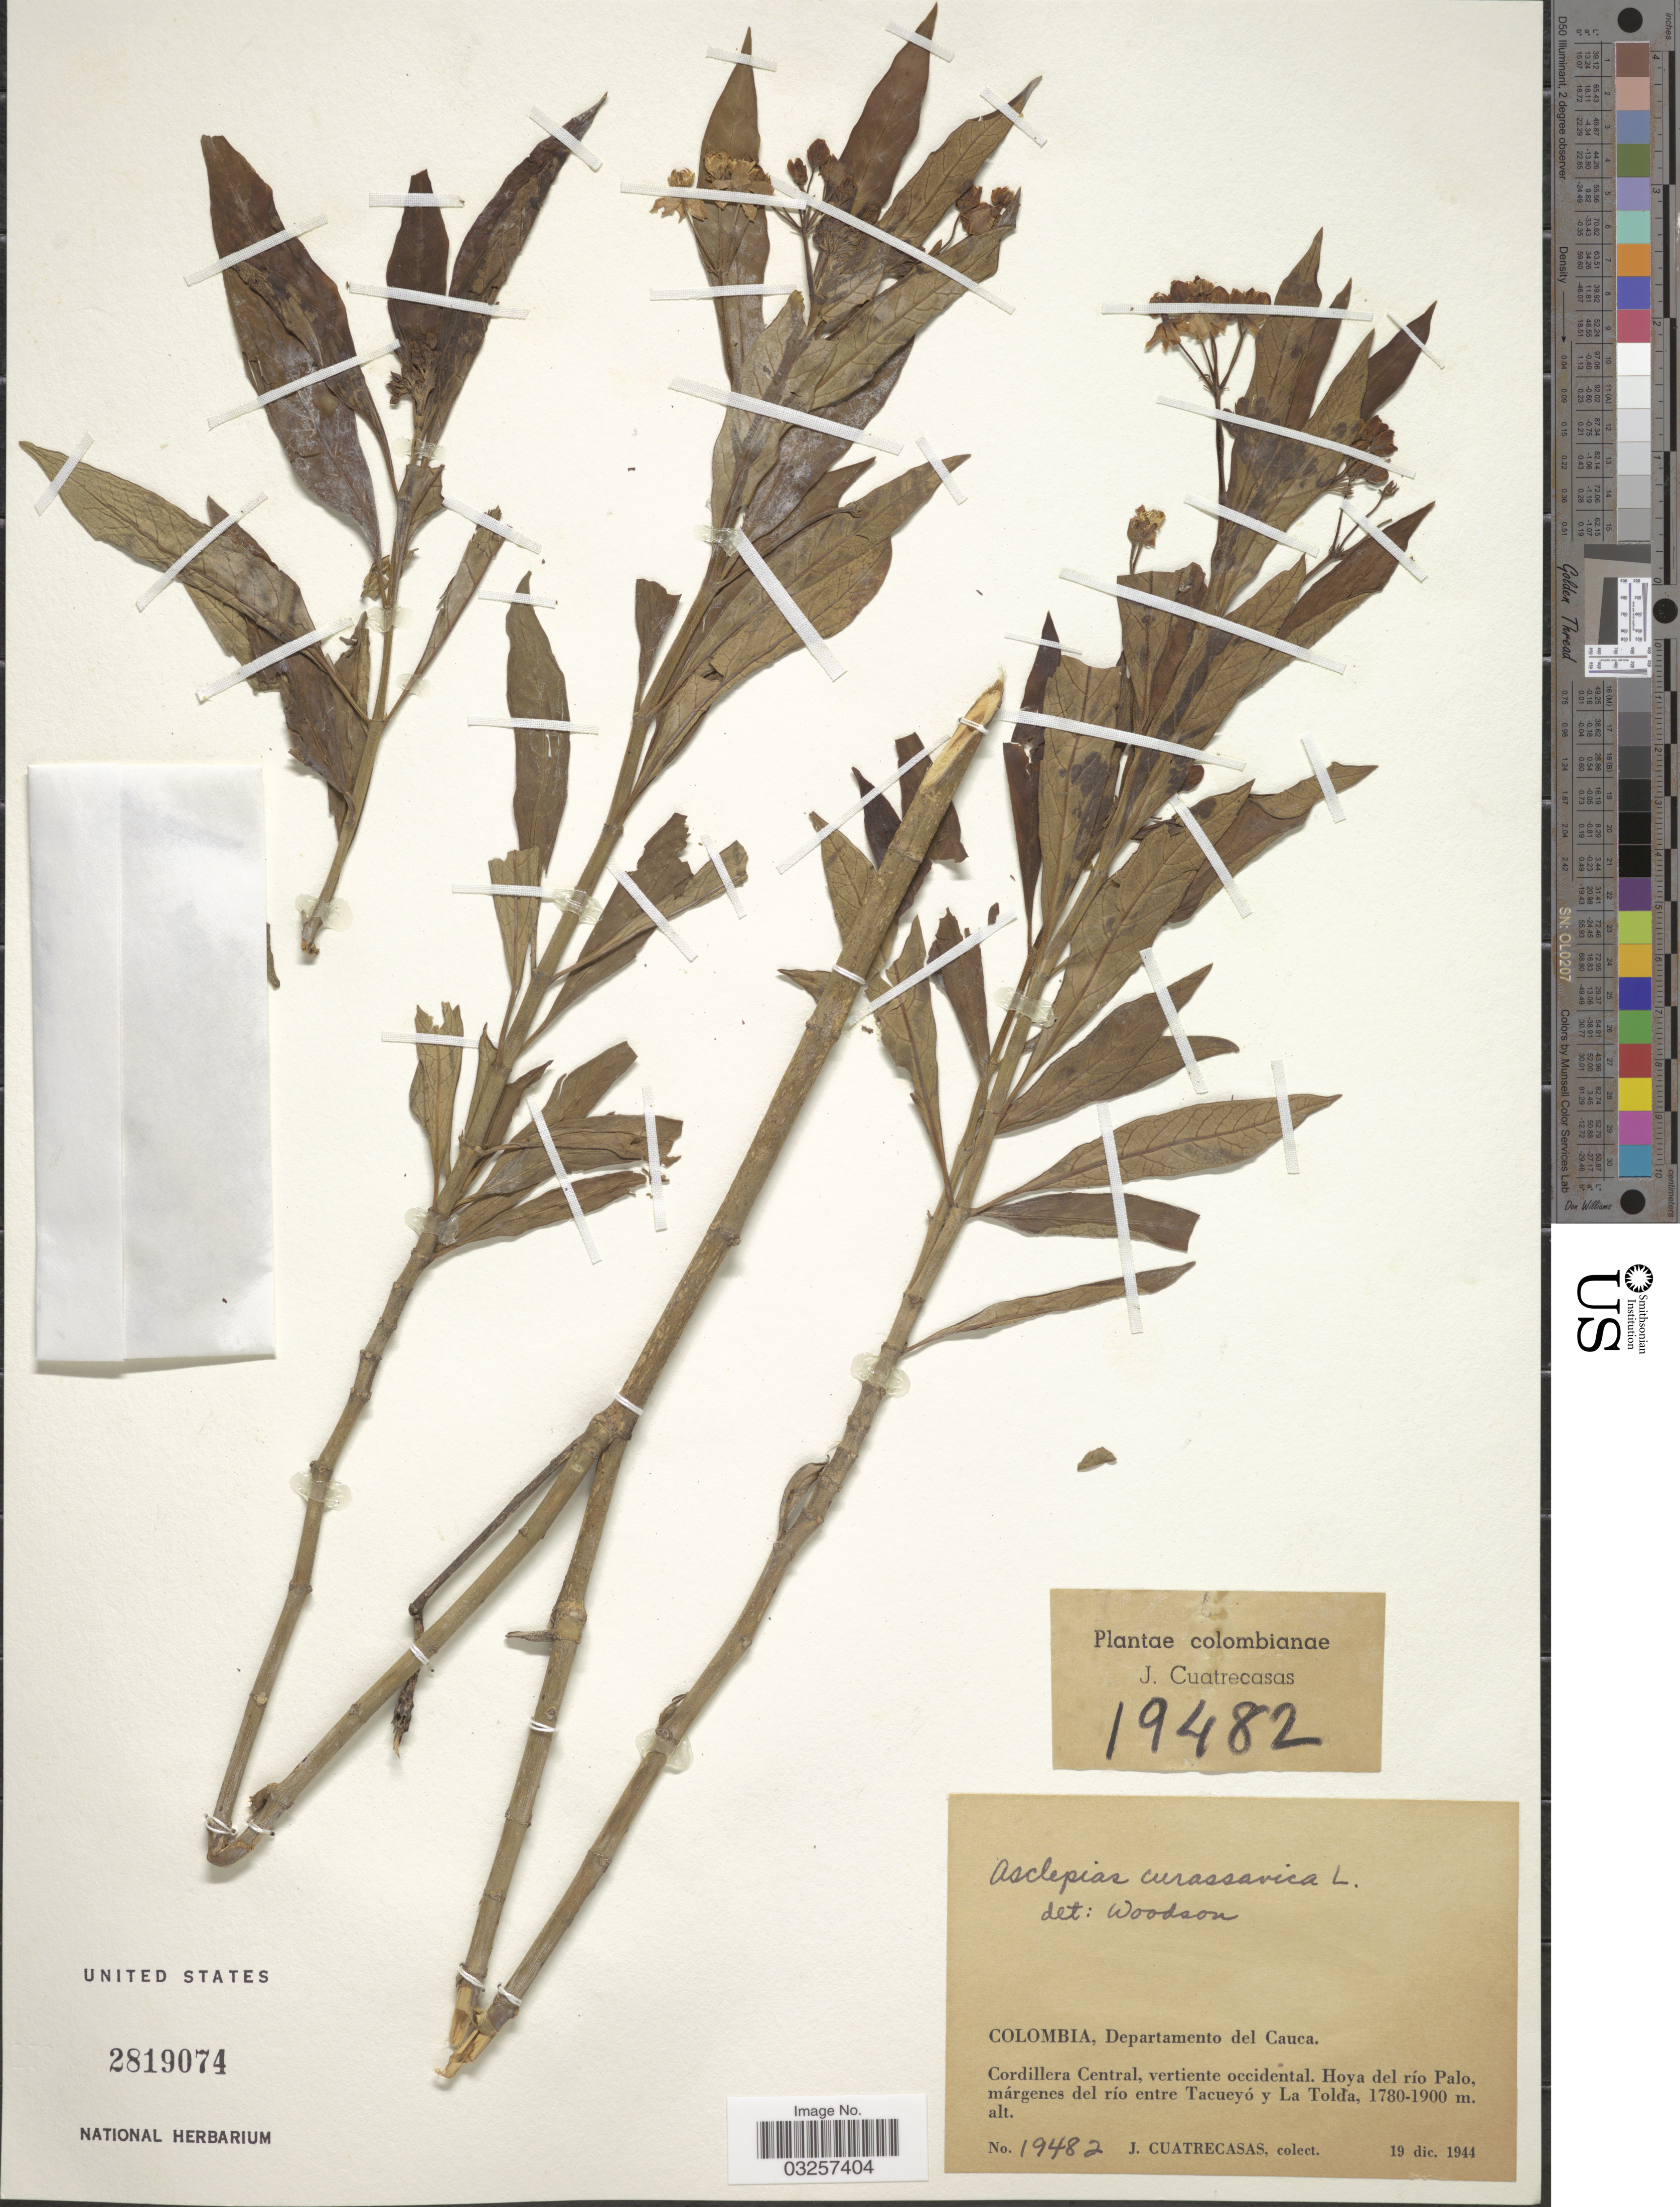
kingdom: Plantae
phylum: Tracheophyta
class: Magnoliopsida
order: Gentianales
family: Apocynaceae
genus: Asclepias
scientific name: Asclepias curassavica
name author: L.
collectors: J. Cuatrecasas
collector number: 19482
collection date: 1944-12-19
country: Colombia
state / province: Cauca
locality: Departamento del Cauca. Cordillera Central, vertiente occidental. Hoya del río Palo, márgenes del río entre Tacueyó y La Tolda.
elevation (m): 1780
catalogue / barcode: US 2819074